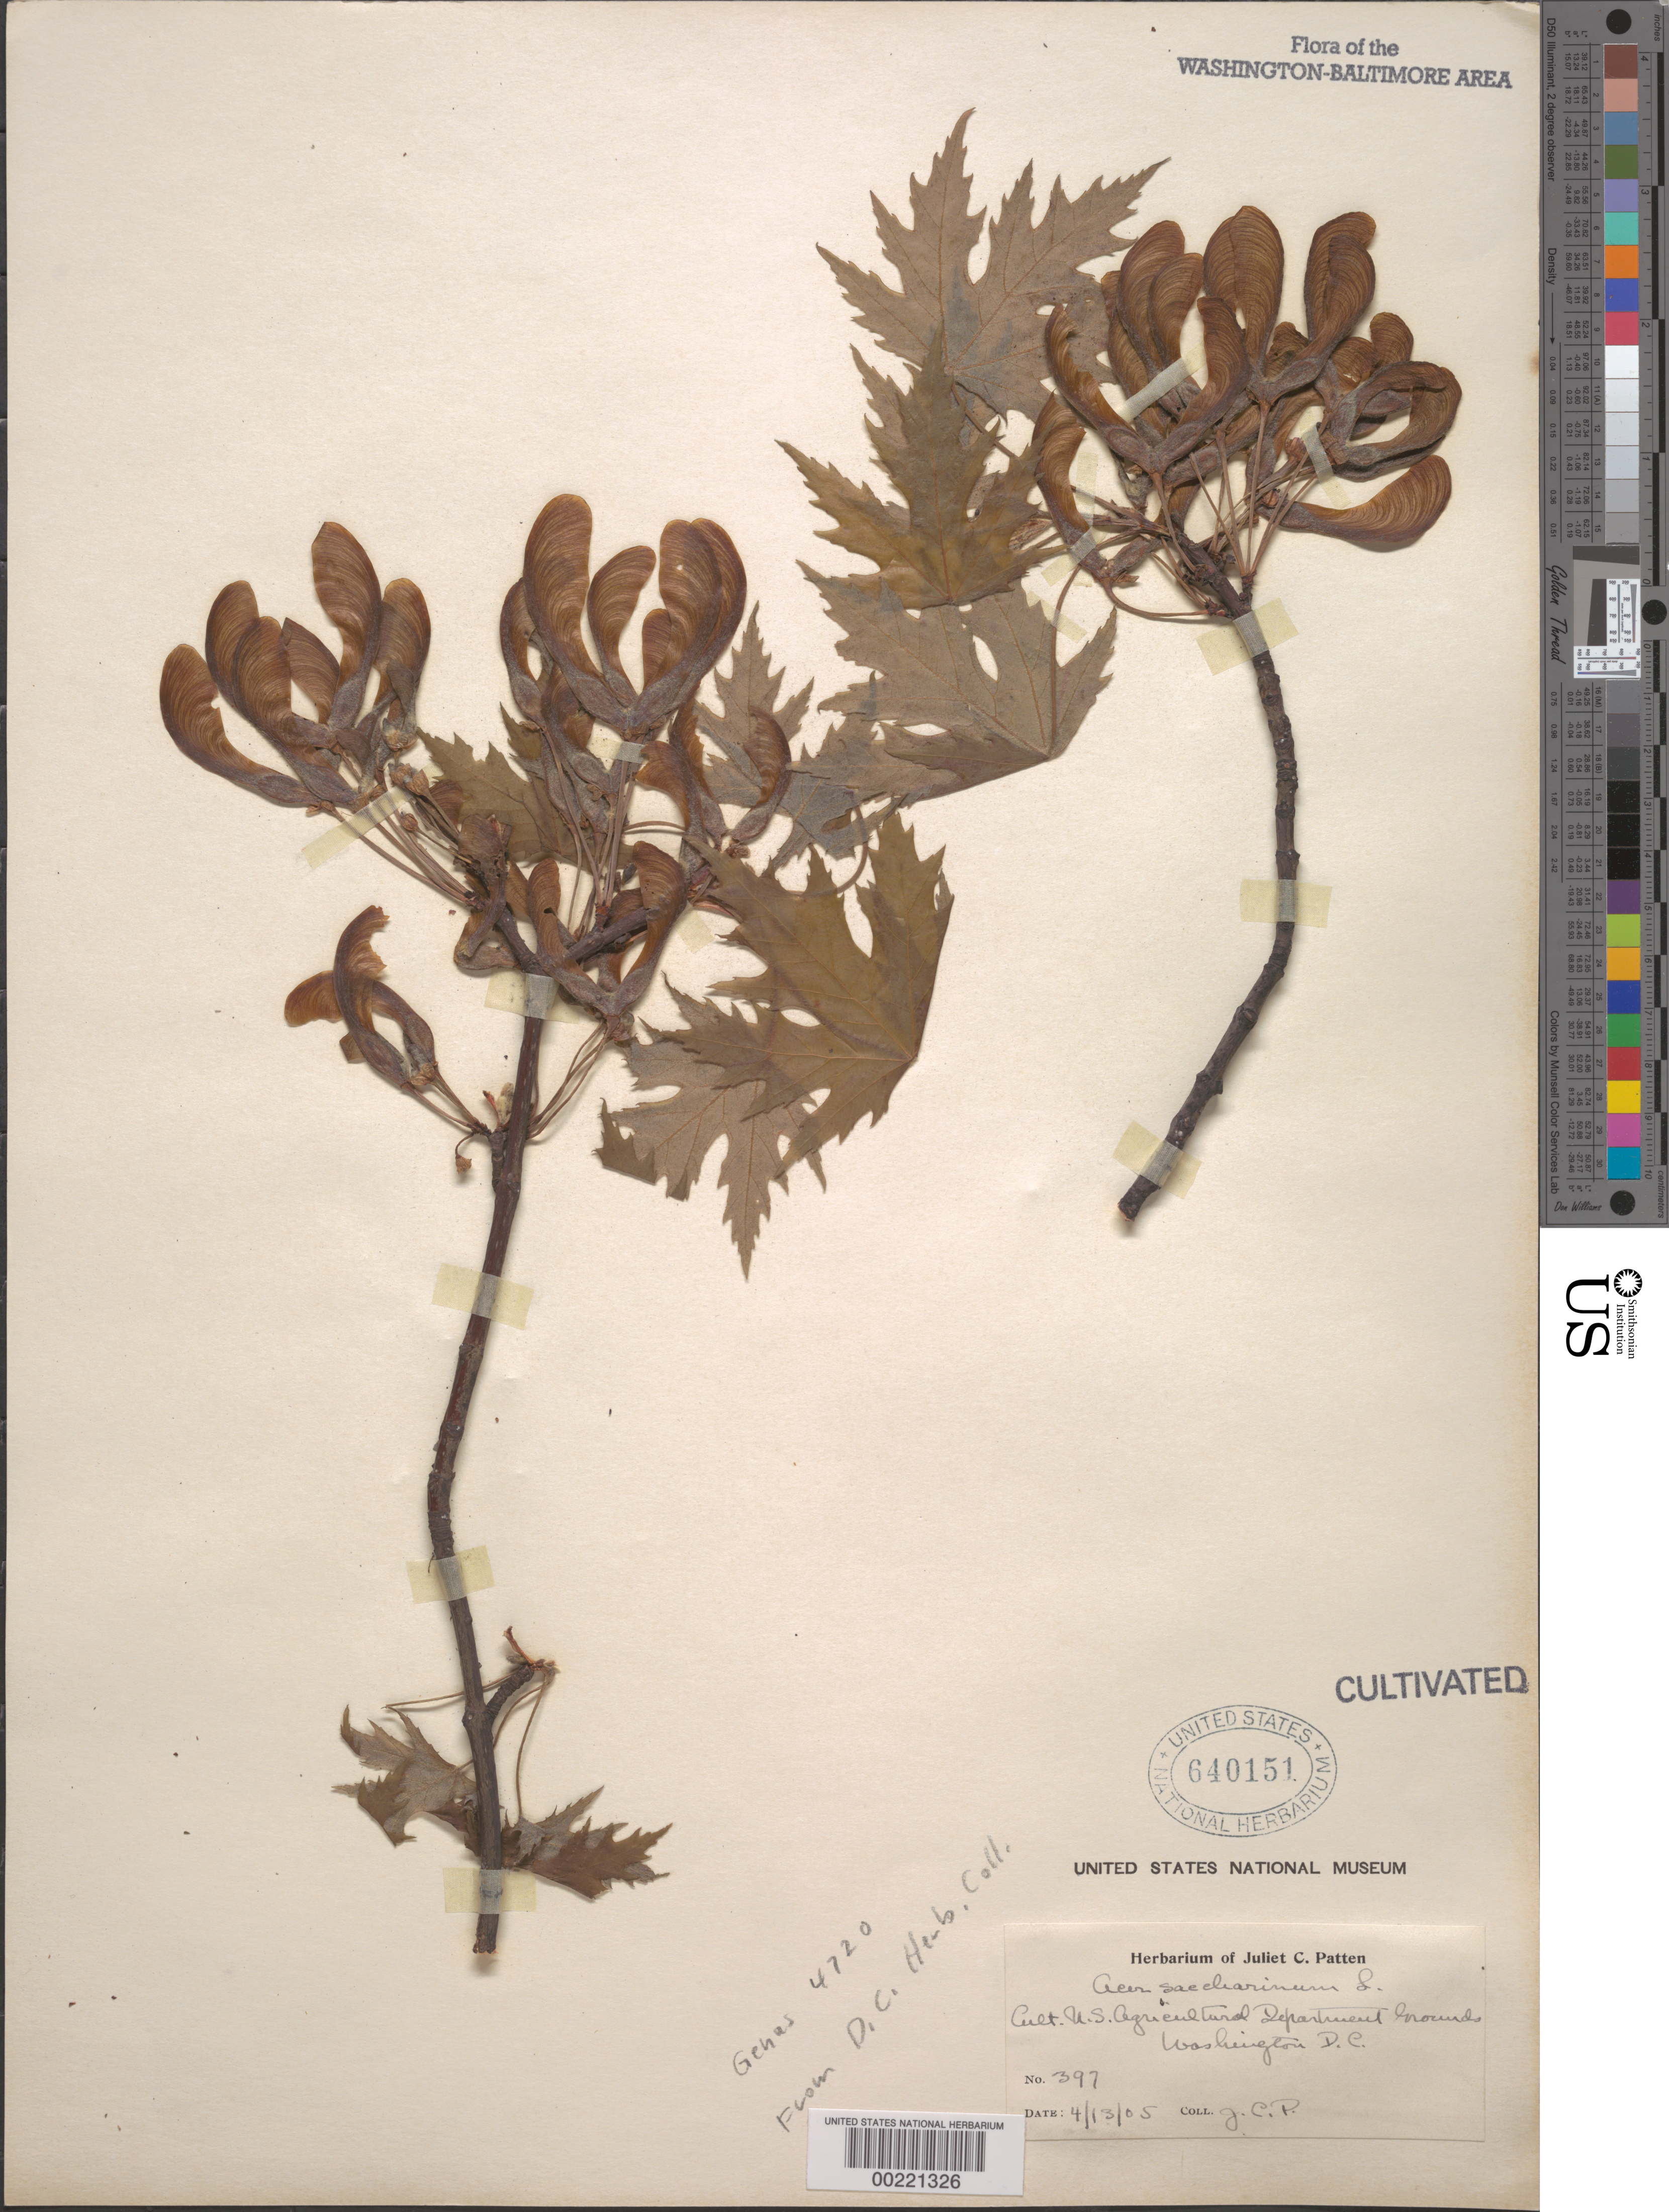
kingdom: Plantae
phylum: Tracheophyta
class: Magnoliopsida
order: Sapindales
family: Sapindaceae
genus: Acer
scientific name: Acer saccharinum subsp. floridanum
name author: (Chapm.) Wesm.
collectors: J. Patten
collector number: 397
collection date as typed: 13 Apr 1905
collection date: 1905-04-13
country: United States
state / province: District of Columbia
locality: Department of Agriculture grounds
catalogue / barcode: US 640151